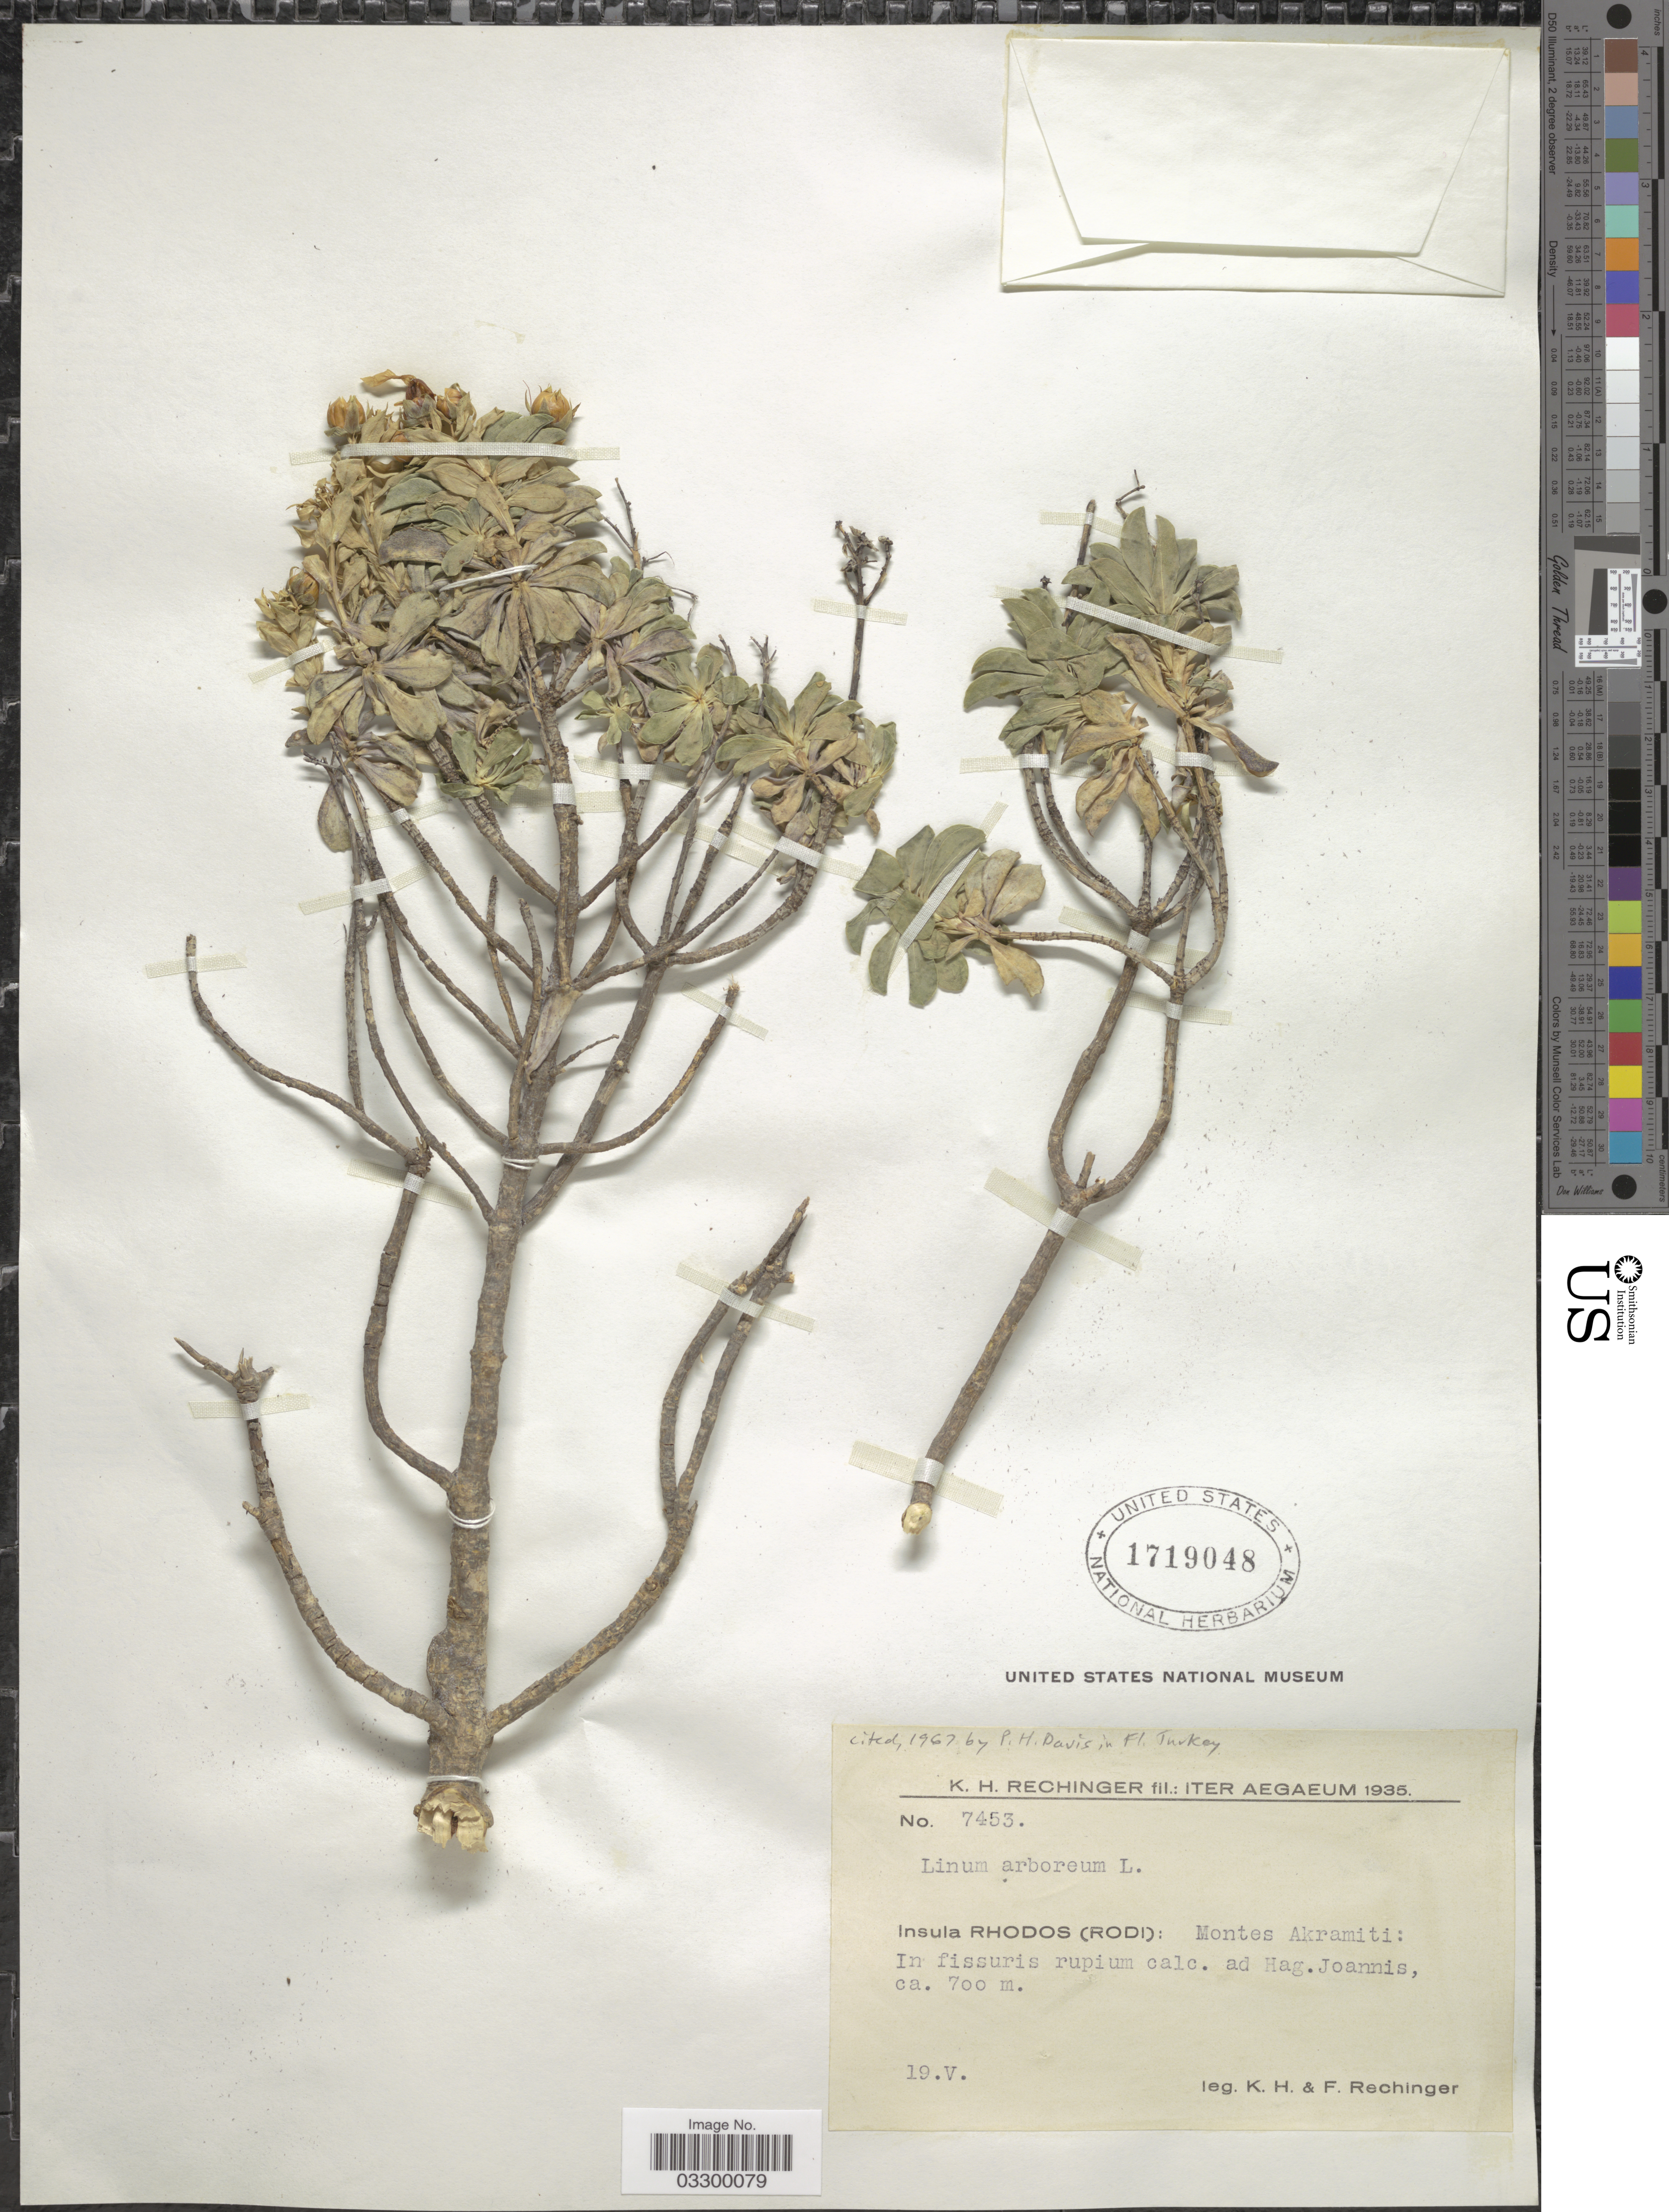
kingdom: Plantae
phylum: Tracheophyta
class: Magnoliopsida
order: Malpighiales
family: Linaceae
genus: Linum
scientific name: Linum arboreum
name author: L.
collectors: K. H. Rechinger & F. Rechinger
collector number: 7453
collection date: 1935-05-19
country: Greece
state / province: South Aegean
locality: Insula Rhodos (Rodi): Montes Akramiti: In fissuris rupium calc. ad Hag. Joannis.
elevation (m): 700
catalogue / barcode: US 1719048